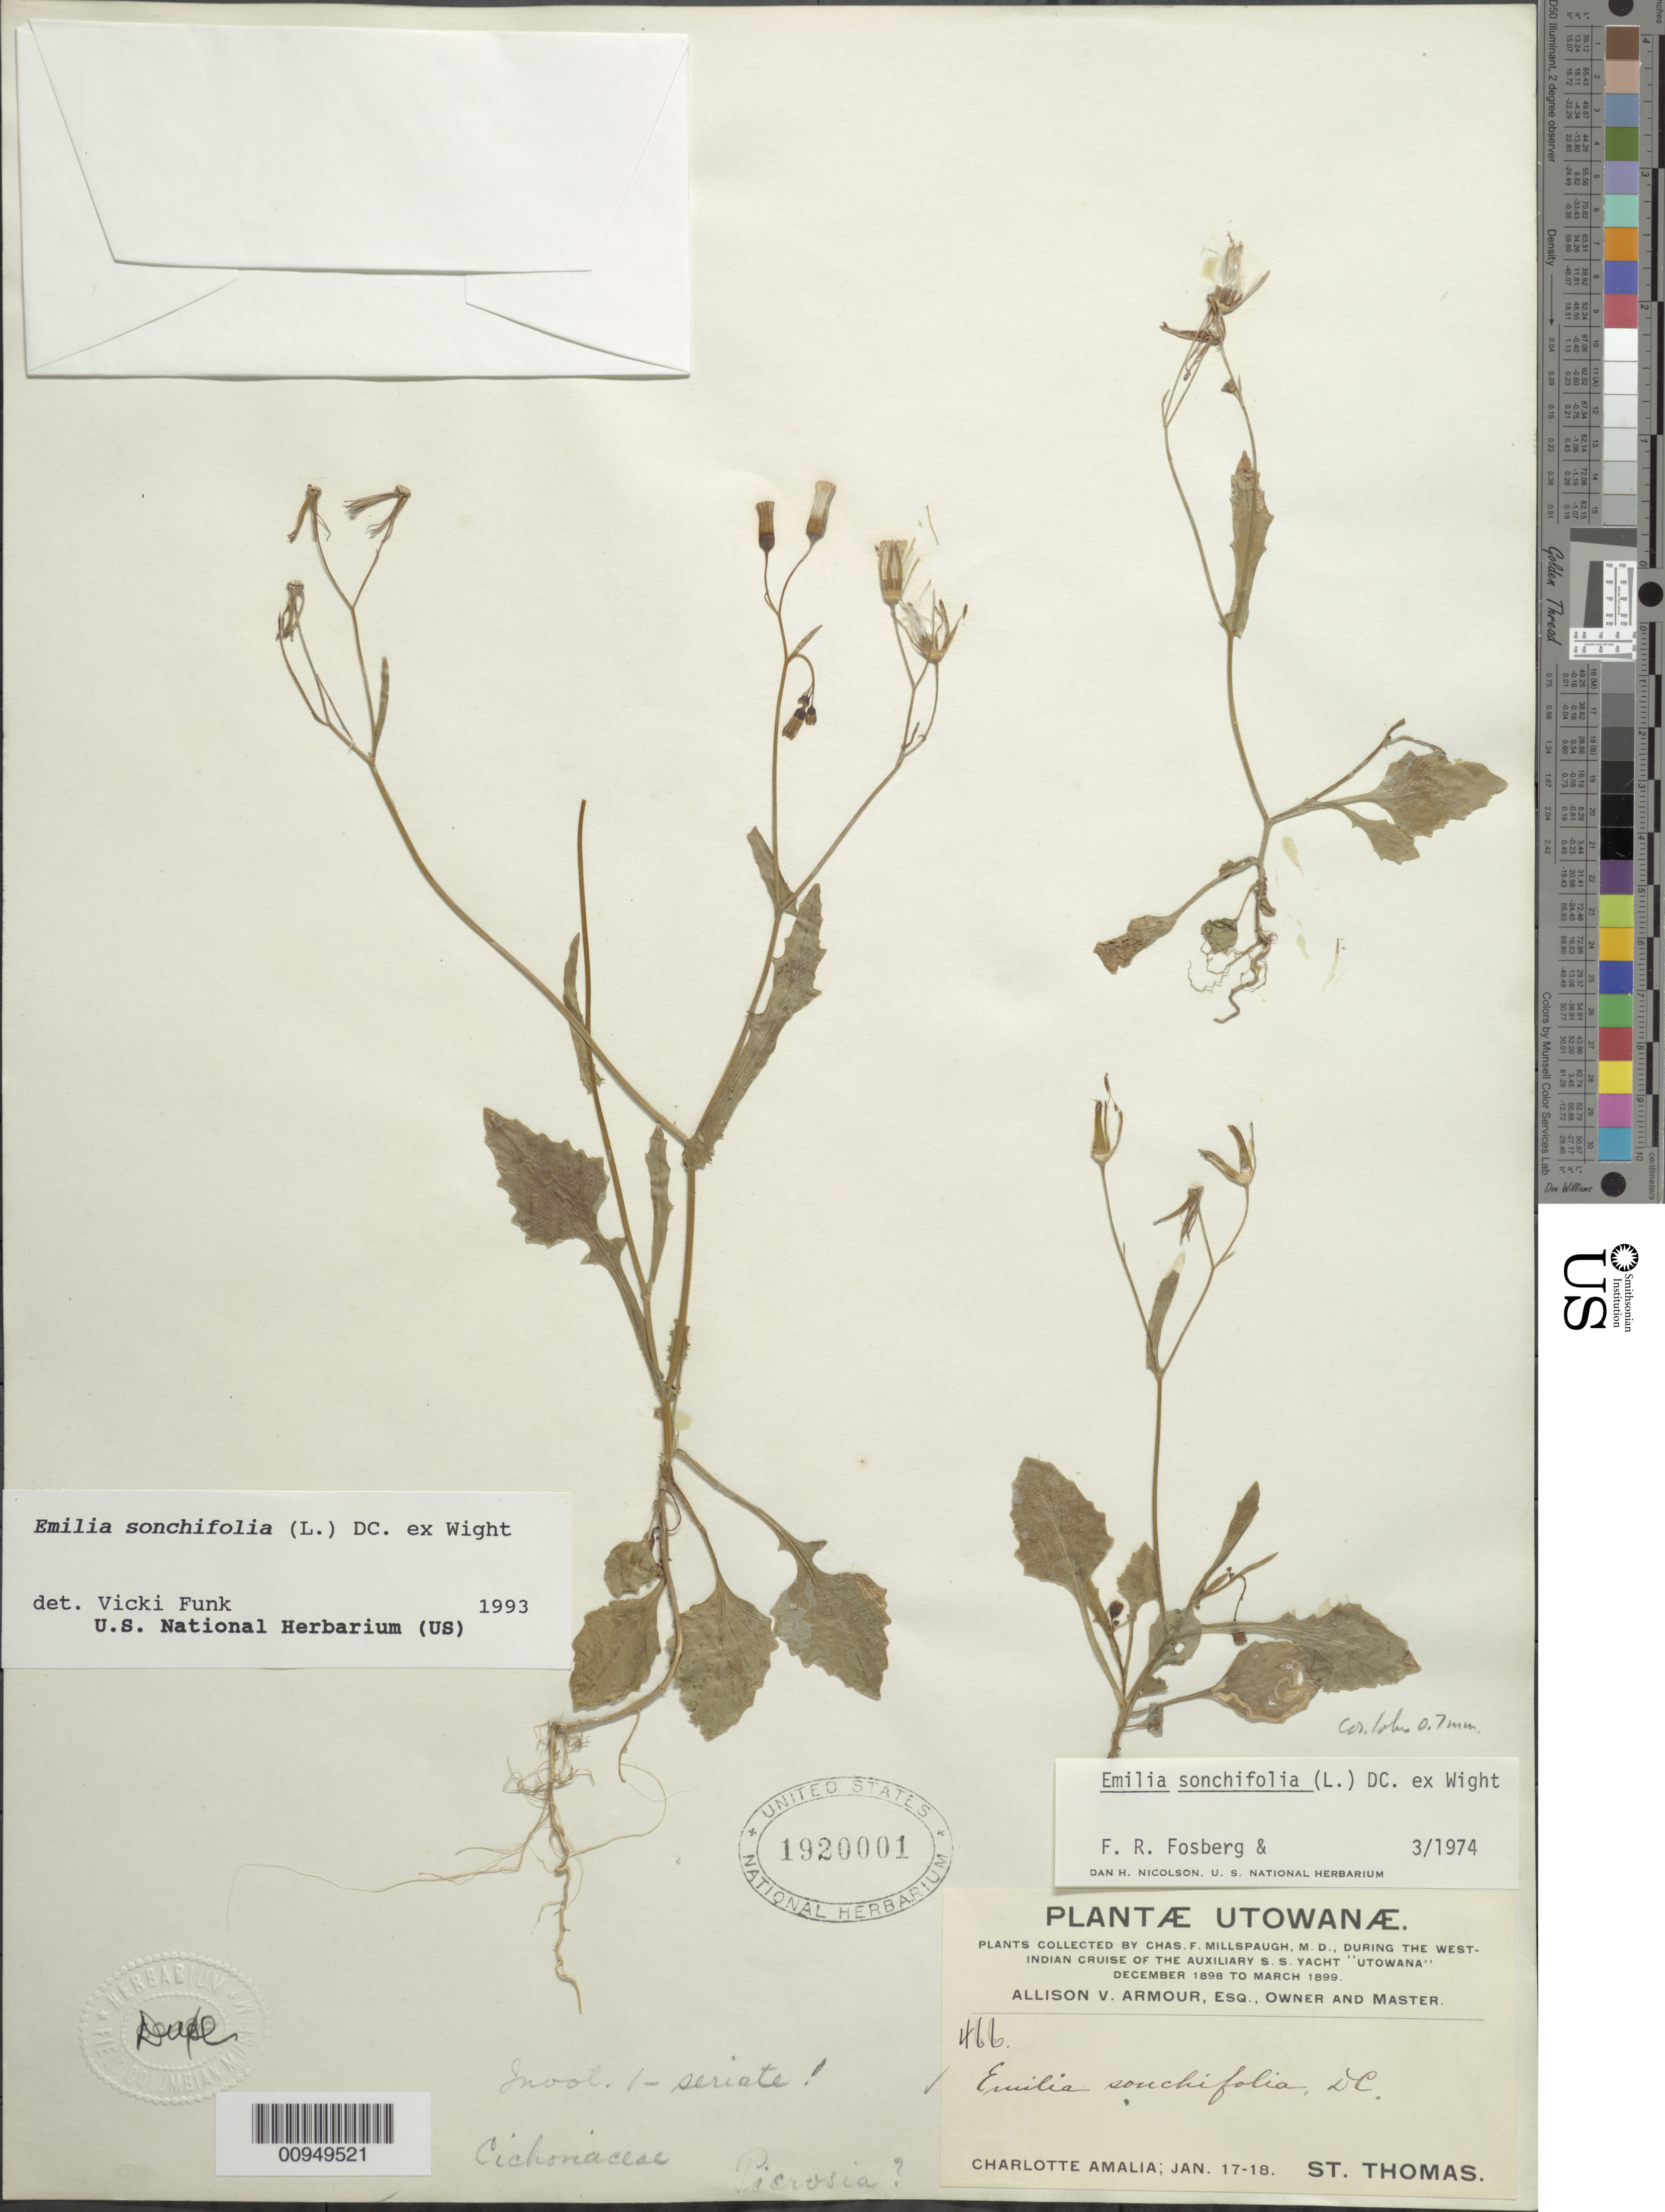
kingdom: Plantae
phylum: Tracheophyta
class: Magnoliopsida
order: Asterales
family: Asteraceae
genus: Emilia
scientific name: Emilia sonchifolia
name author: (L.) DC.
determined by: Funk, Vicki A., (BOT), Smithsonian Institution - National Museum of Natural History (UNITED STATES)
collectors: C. Amalia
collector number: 466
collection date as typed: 17 Jan 1899 to 18 Jan 1899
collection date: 1899-01-17/1899-01-18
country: U.S. Virgin Islands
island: St. Thomas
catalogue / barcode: US 1920001